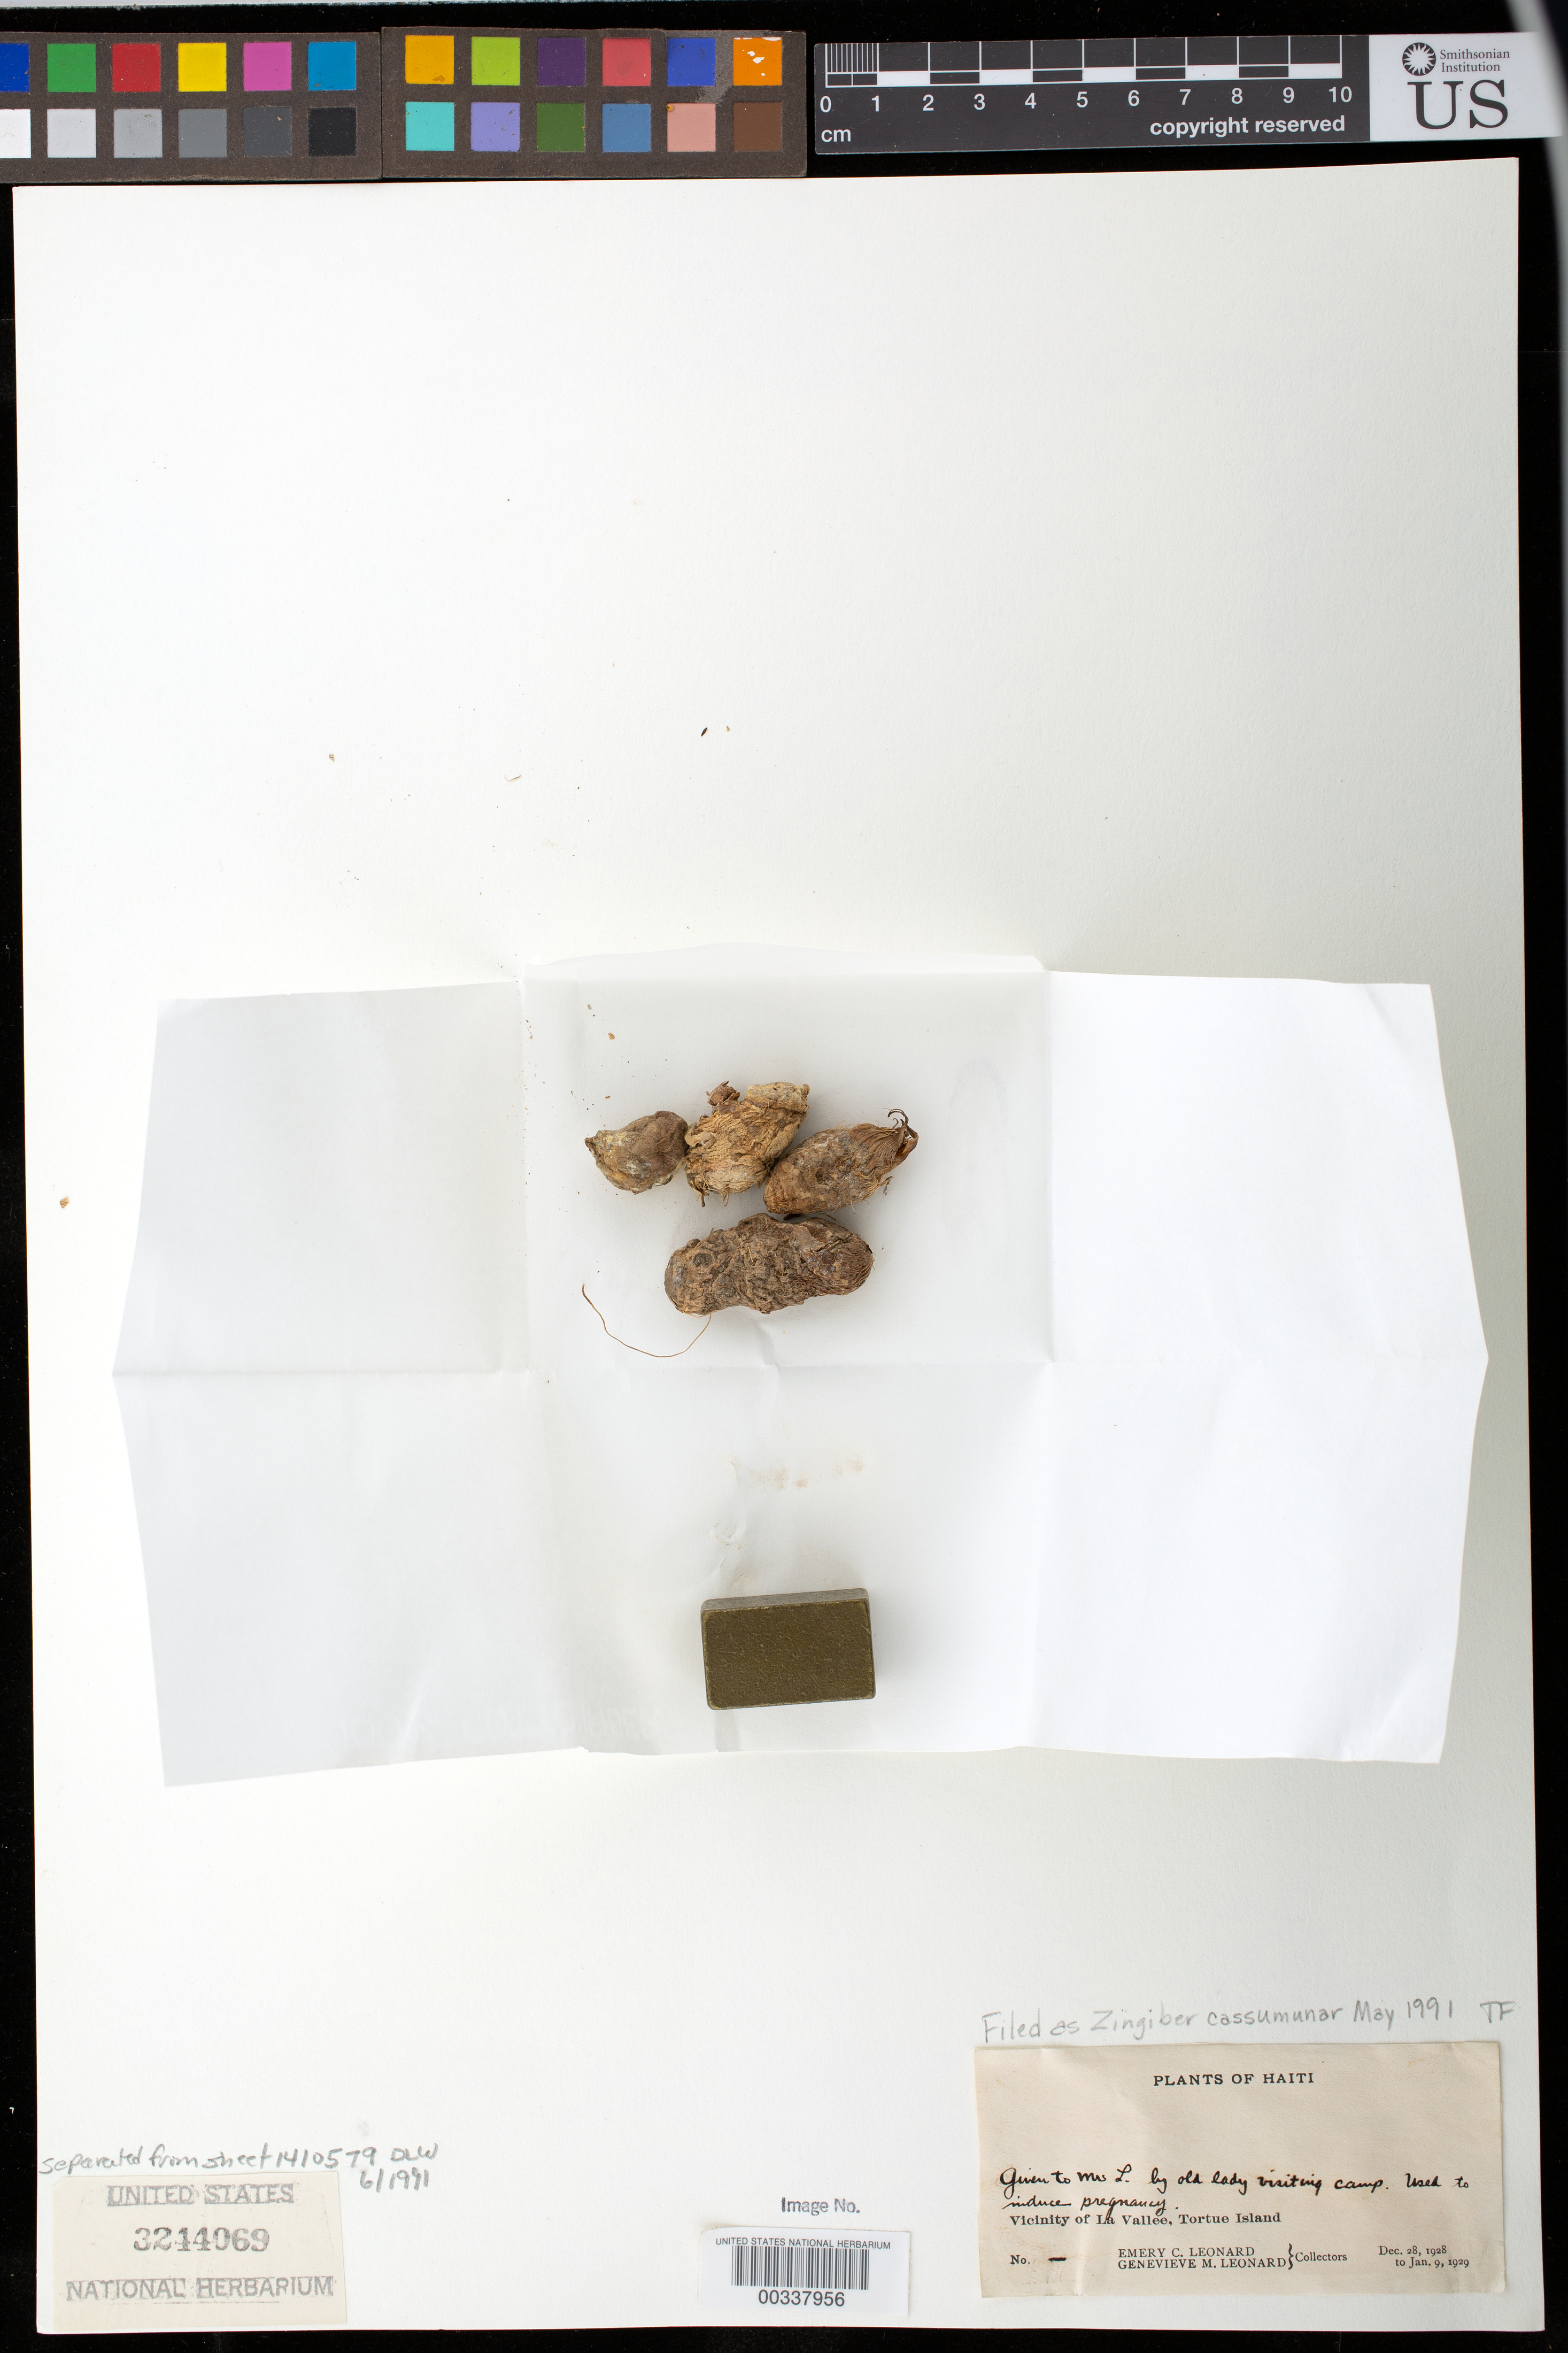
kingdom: Plantae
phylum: Tracheophyta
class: Liliopsida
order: Zingiberales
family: Zingiberaceae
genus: Zingiber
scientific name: Zingiber cassumunar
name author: Roxb.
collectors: E. C. Leonard & G. M. Leonard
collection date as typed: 28 Dec 1928 to 09 Jan 1929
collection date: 1928-12-28/1929-01-09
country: Haiti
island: Hispaniola Island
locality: Vicinity of la vallee, tortue island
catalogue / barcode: US 3244069